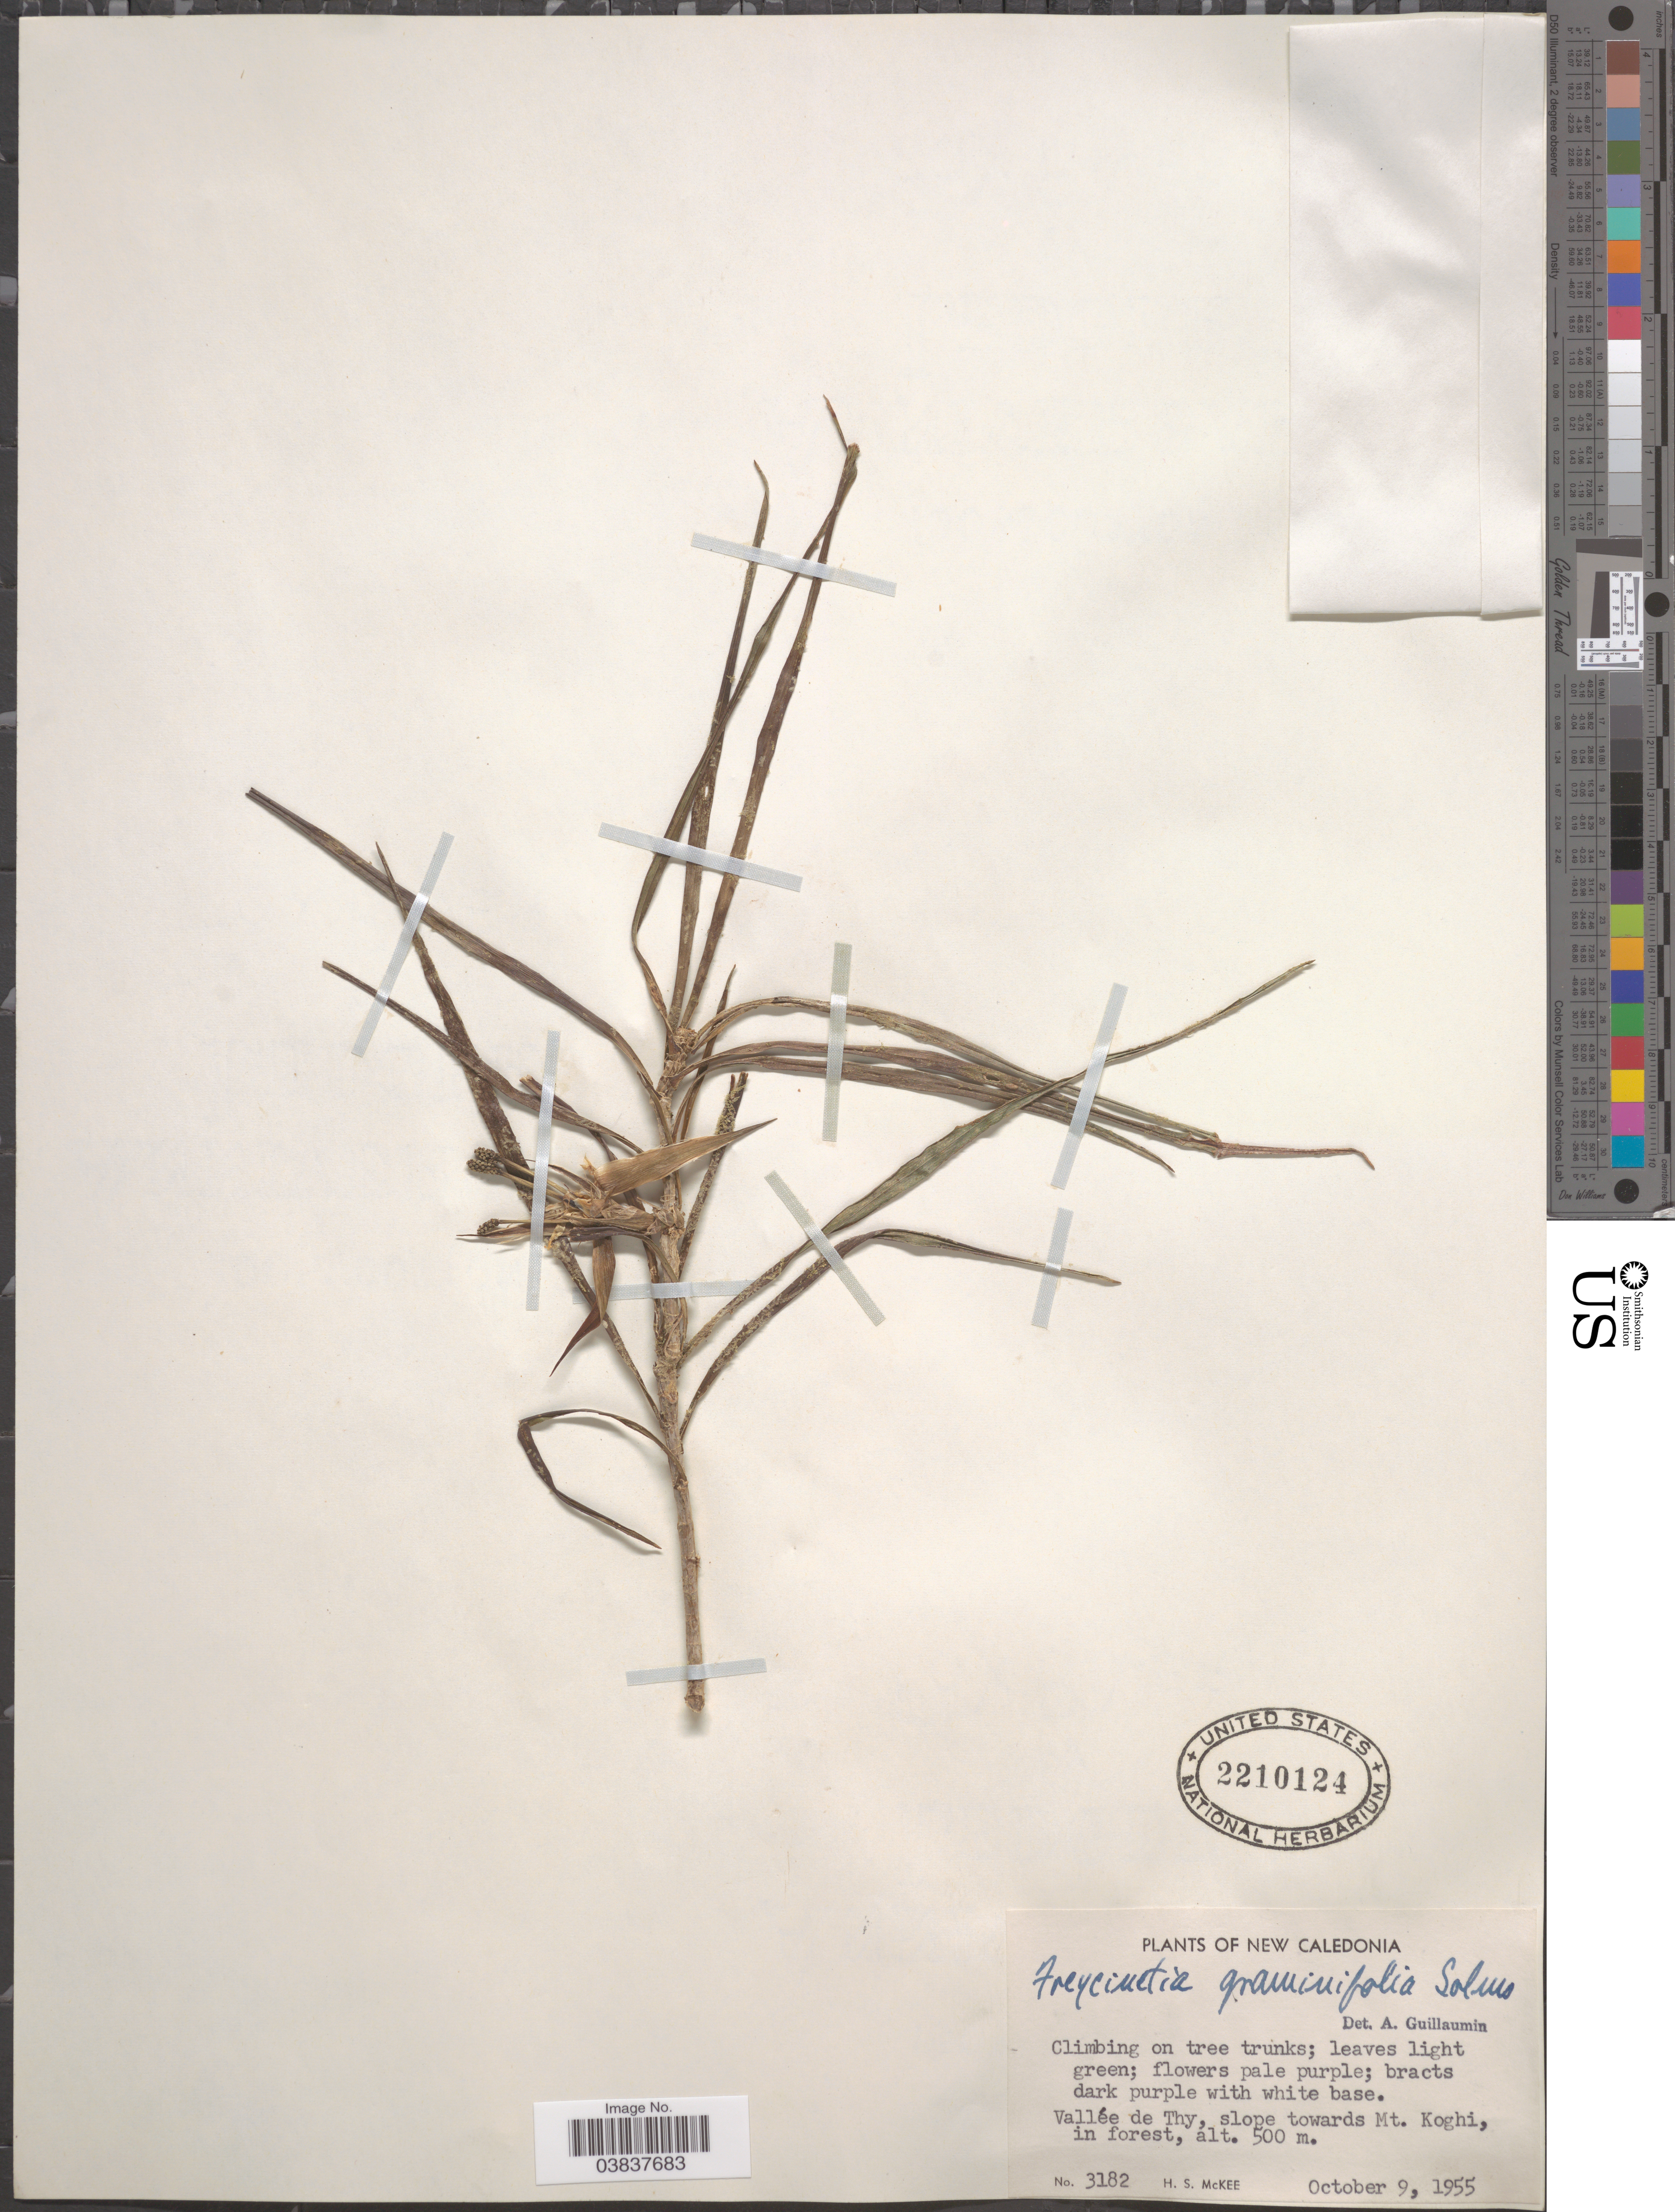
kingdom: Plantae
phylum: Tracheophyta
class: Liliopsida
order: Pandanales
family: Pandanaceae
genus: Freycinetia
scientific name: Freycinetia graminifolia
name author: Solms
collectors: H. S. McKee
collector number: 3182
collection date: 1955-10-09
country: New Caledonia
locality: Valleé de Thy, slope towards Mt. Koghi.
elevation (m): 500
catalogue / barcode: US 2210124